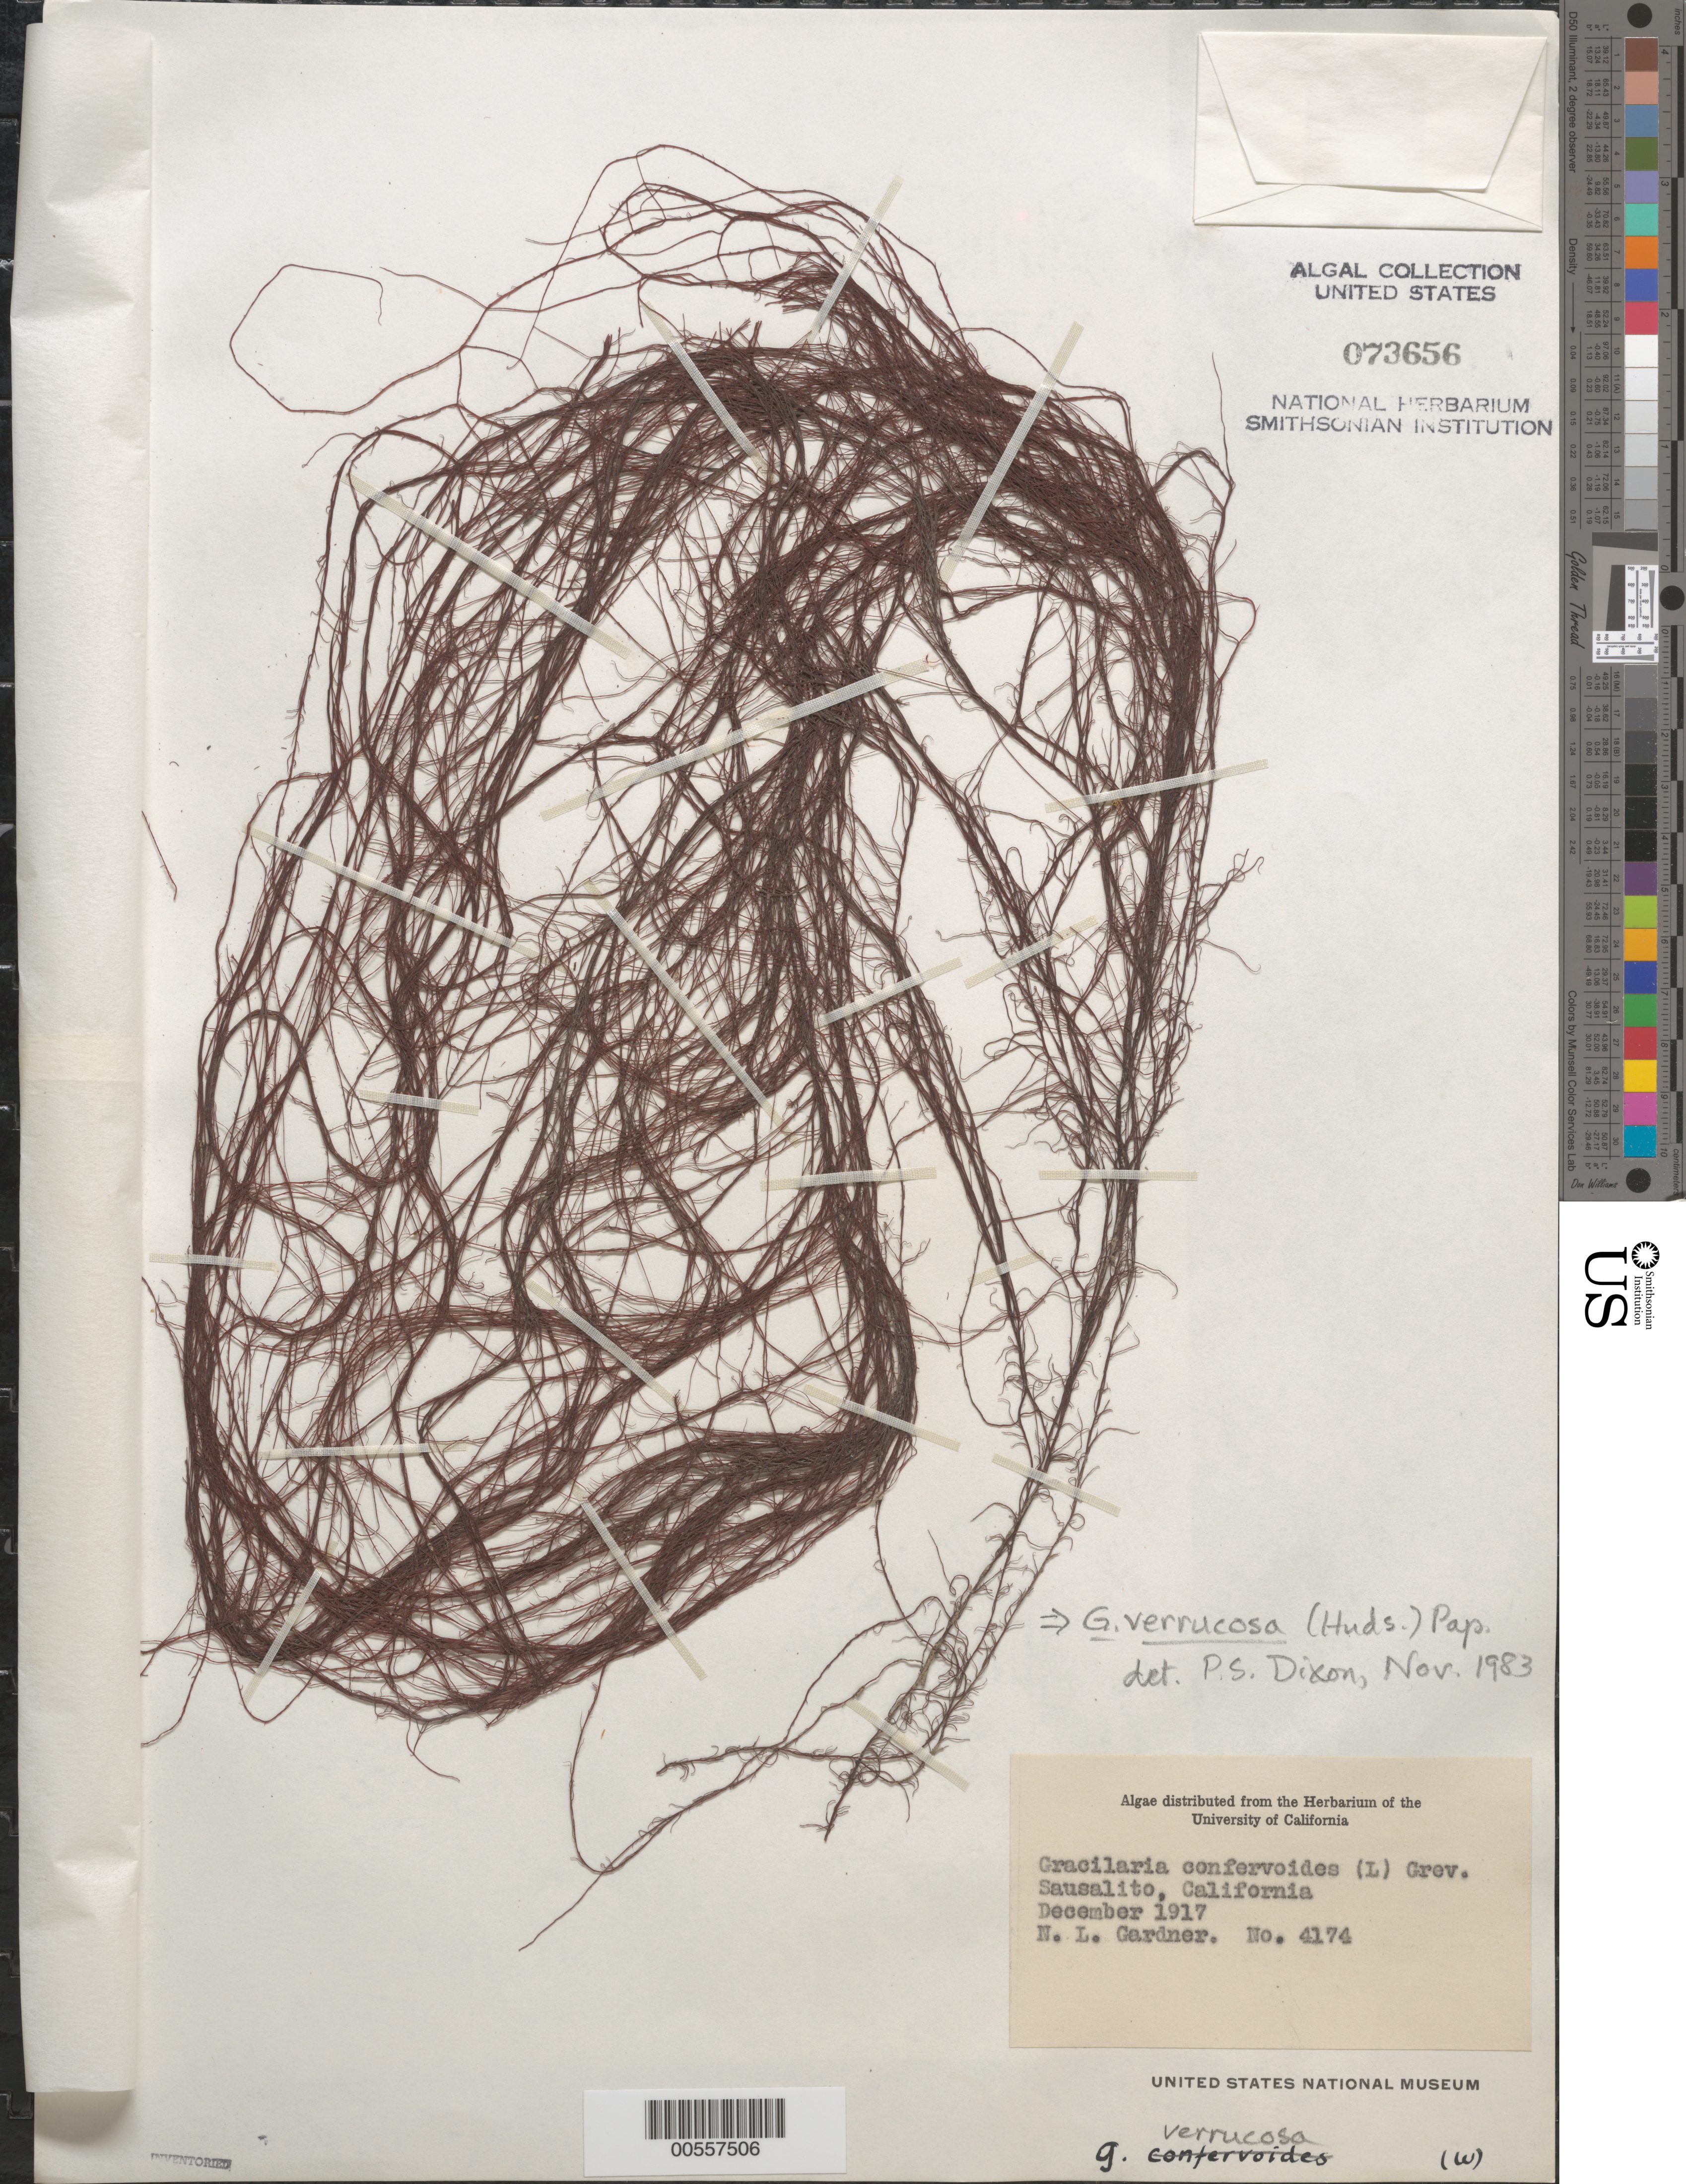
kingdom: Plantae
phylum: Rhodophyta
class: Florideophyceae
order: Gracilariales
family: Gracilariaceae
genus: Gracilariopsis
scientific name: Gracilariopsis longissima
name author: (S.G. Gmel.) Steentoft et al.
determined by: Algae name updating Project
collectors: N. Gardner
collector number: NLG 4174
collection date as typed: Dec 1917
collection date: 1917-12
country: United States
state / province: California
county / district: Marin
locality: Sausalito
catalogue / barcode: US 73656